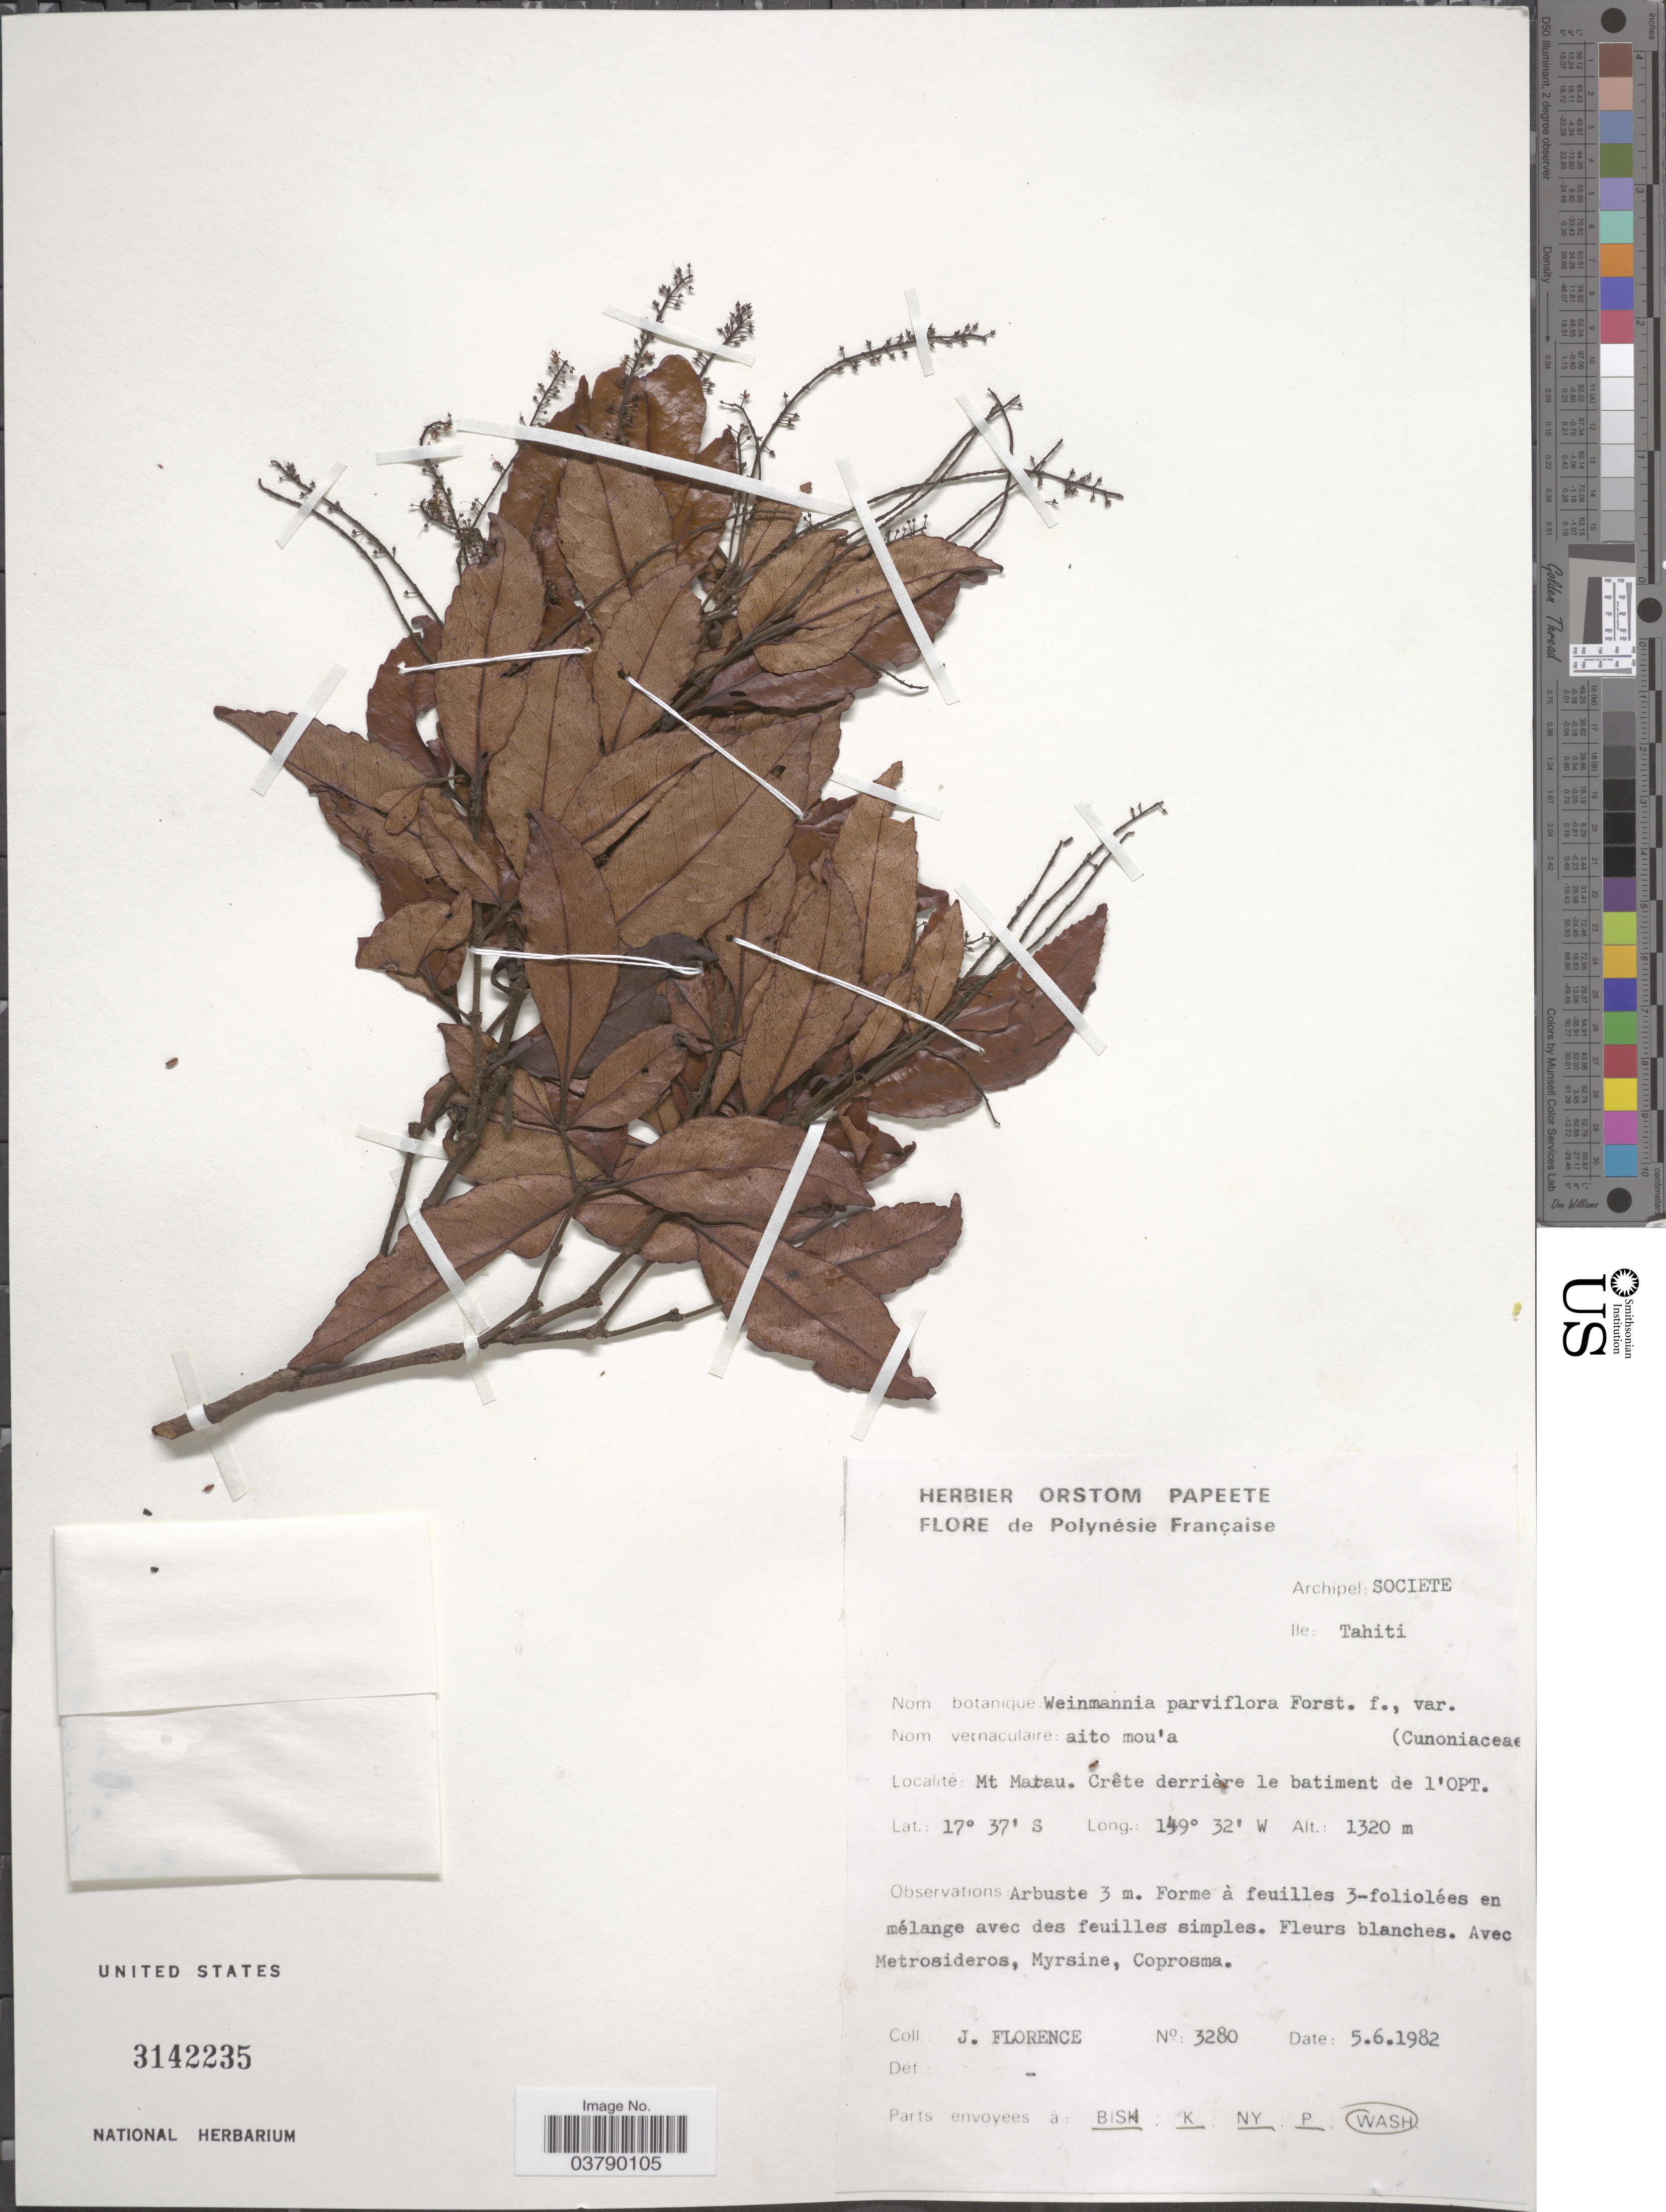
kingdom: Plantae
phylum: Tracheophyta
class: Magnoliopsida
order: Oxalidales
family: Cunoniaceae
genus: Pterophylla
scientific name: Pterophylla parviflora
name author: (G. Forst.) Pillon & H.C. Hopkins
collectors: J. Florence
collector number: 3280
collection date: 1982-06-05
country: French Polynesia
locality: Archipel: Society. Ile: Tahiti. Mt. Marau. Crête derrière le batiment de l'Opt.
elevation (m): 1320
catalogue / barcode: US 3142235